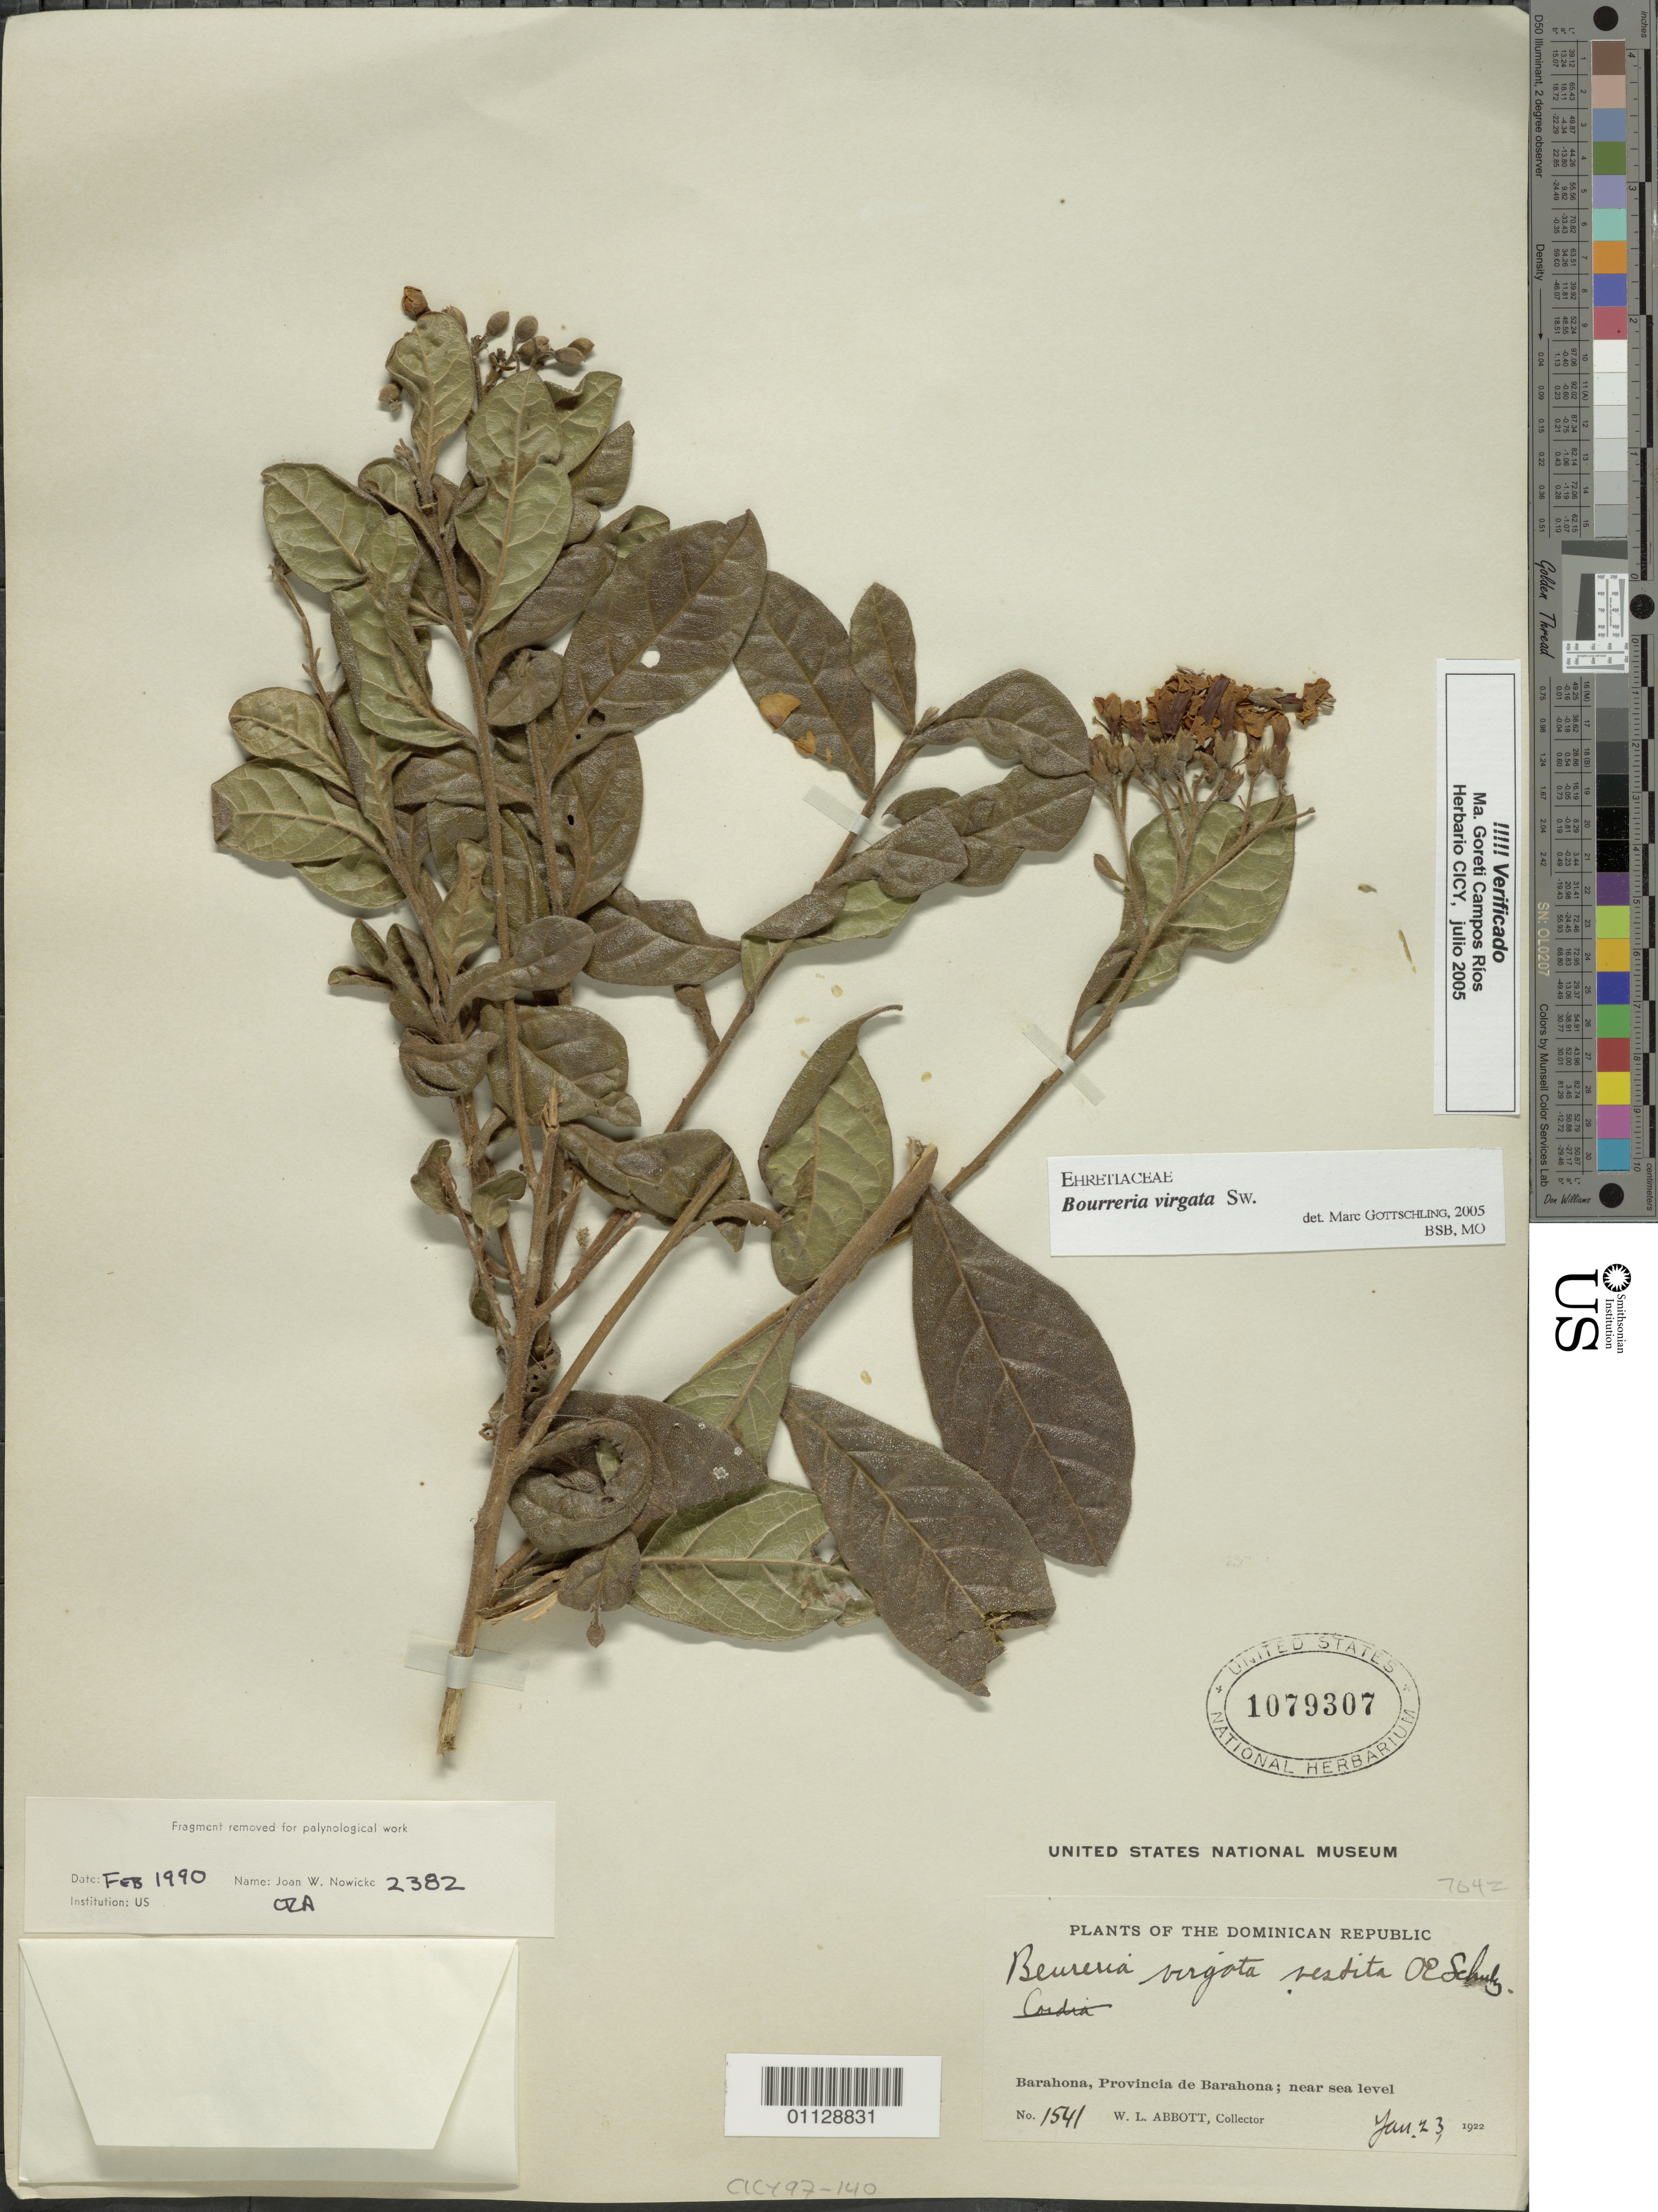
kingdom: Plantae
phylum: Tracheophyta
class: Magnoliopsida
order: Boraginales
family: Ehretiaceae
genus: Bourreria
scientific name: Bourreria virgata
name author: (Sw.) G. Don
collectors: W. L. Abbott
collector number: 1541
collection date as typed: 23 Jan 1922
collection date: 1922-01-23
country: Dominican Republic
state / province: Barahona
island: Hispaniola I.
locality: Near Sea Level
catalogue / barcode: US 1079307